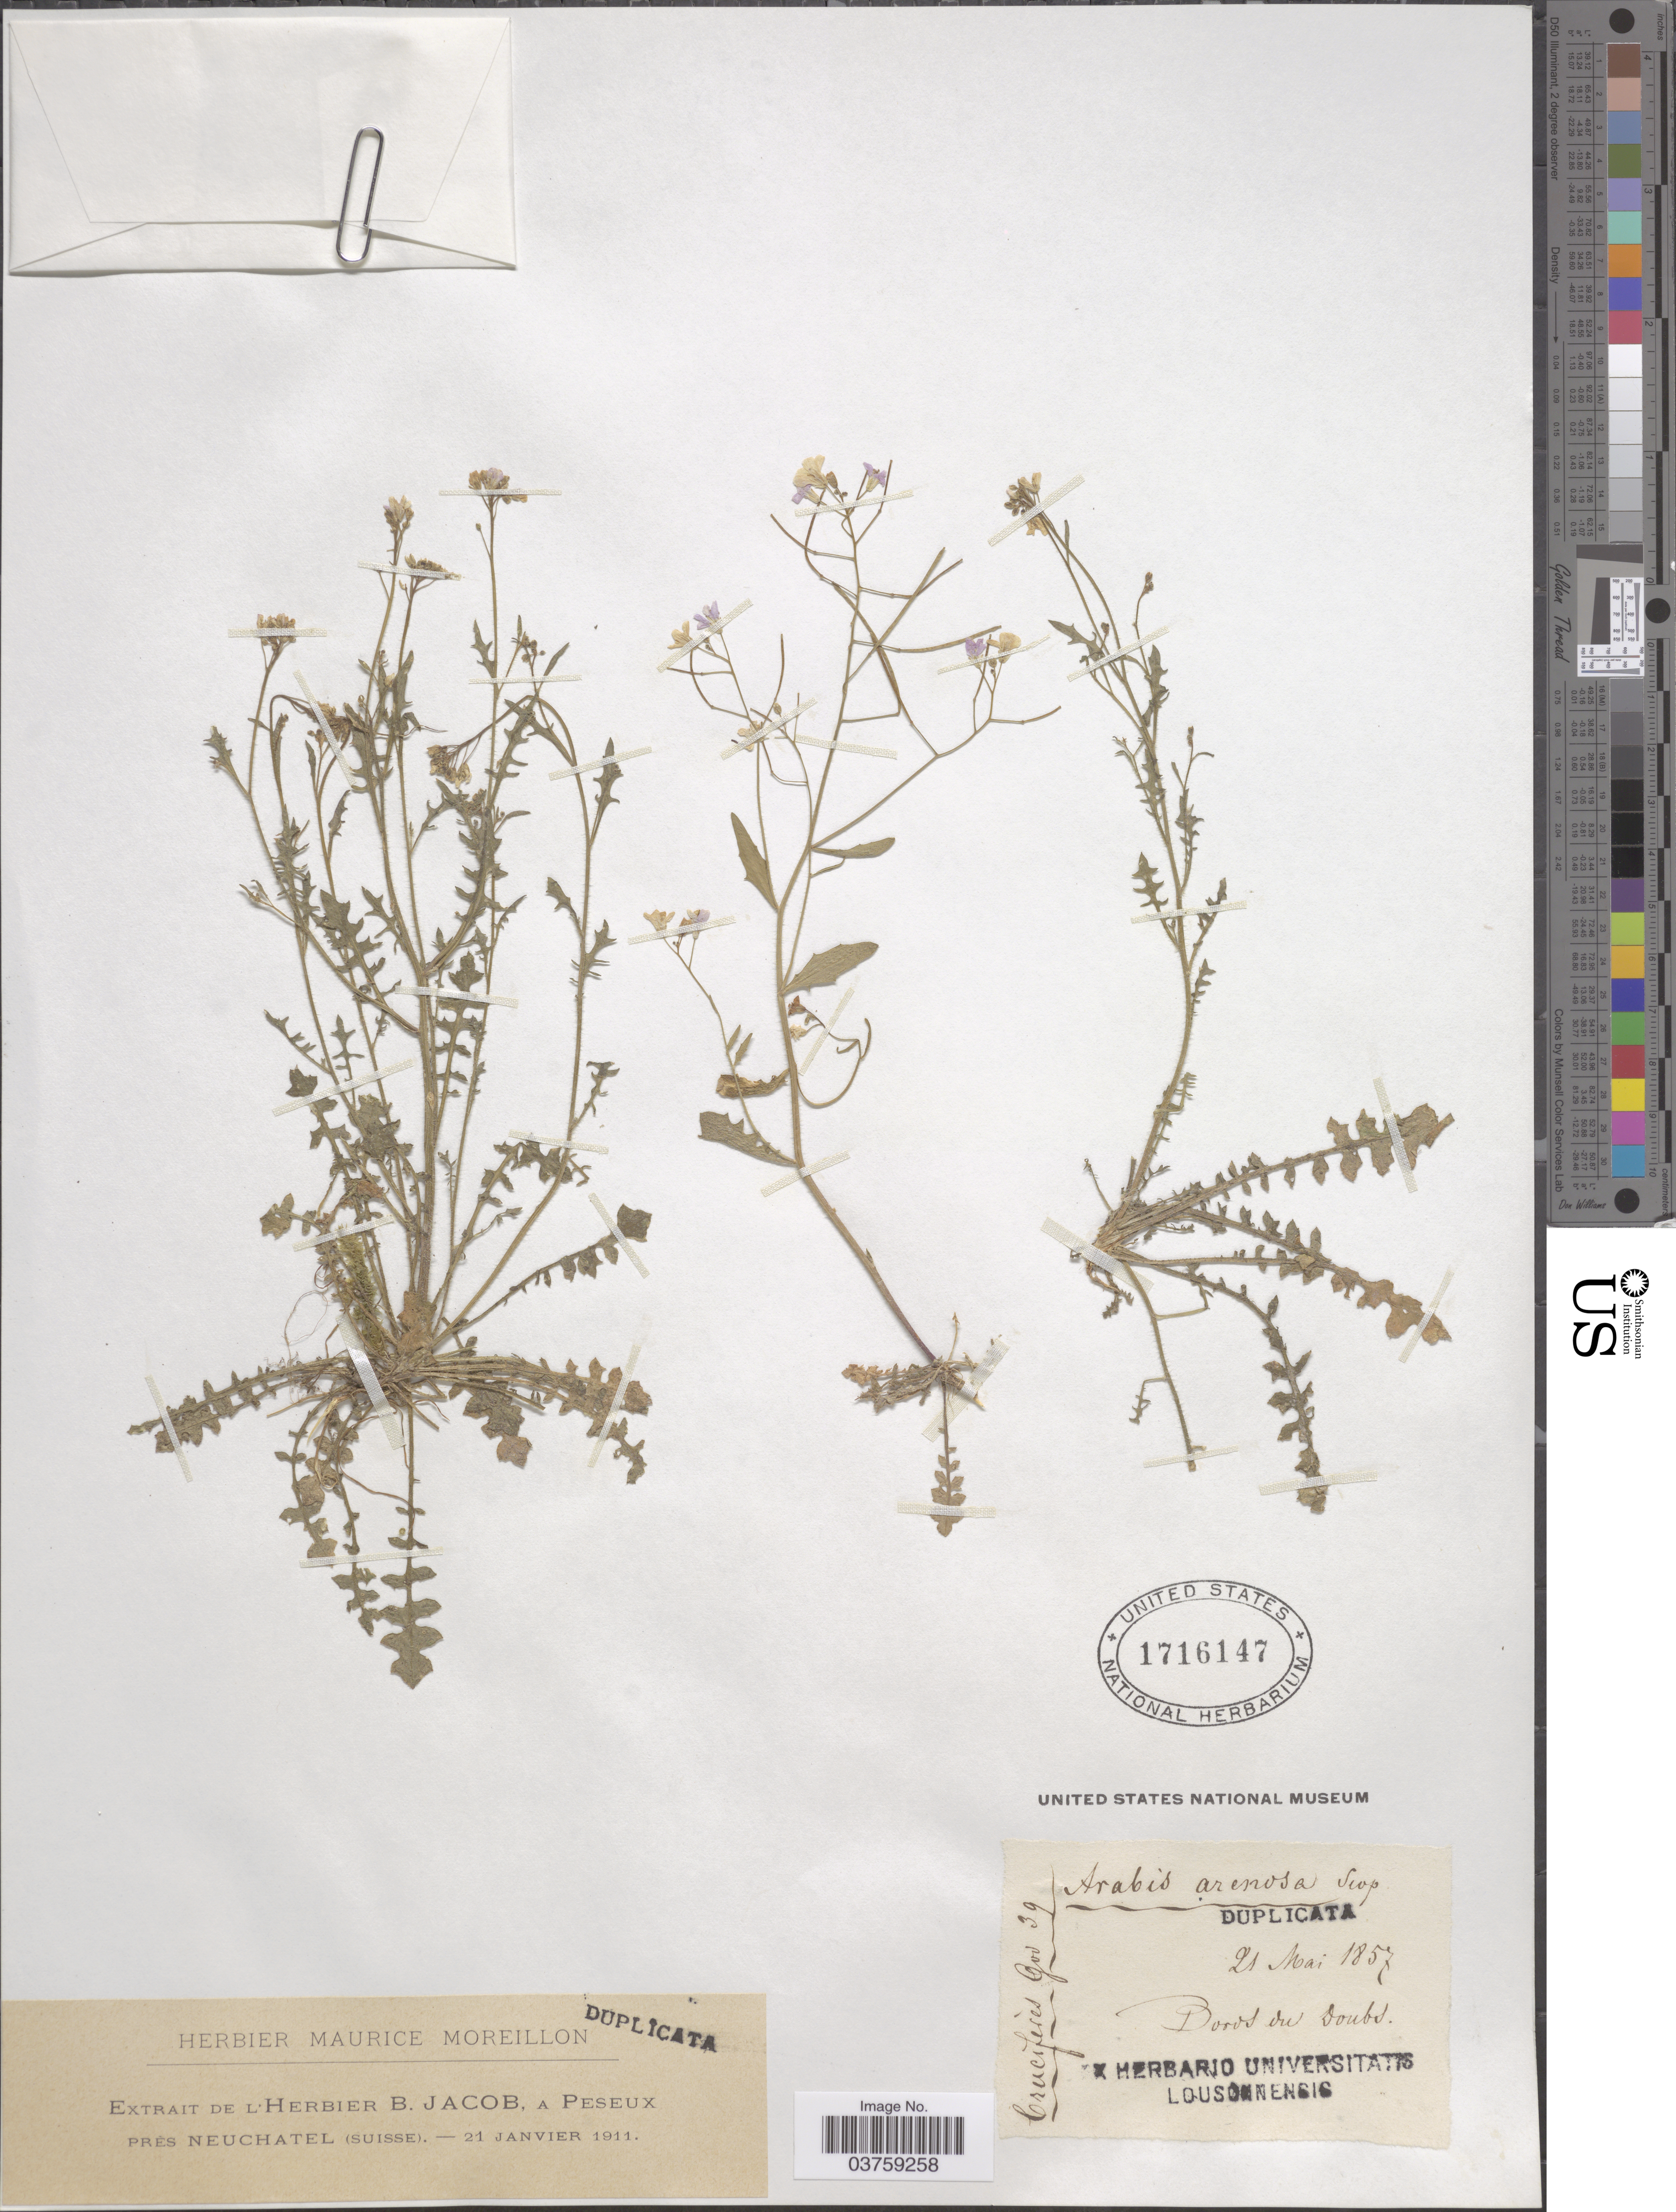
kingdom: Plantae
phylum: Tracheophyta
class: Magnoliopsida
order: Brassicales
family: Brassicaceae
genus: Arabis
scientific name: Arabis arenosa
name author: (L.) Scop.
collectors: ex herb. Jacob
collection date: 1911-01-21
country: Switzerland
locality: A Peseux près Neuchatel (Suisse). Bords du Doubs.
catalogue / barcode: US 1716147